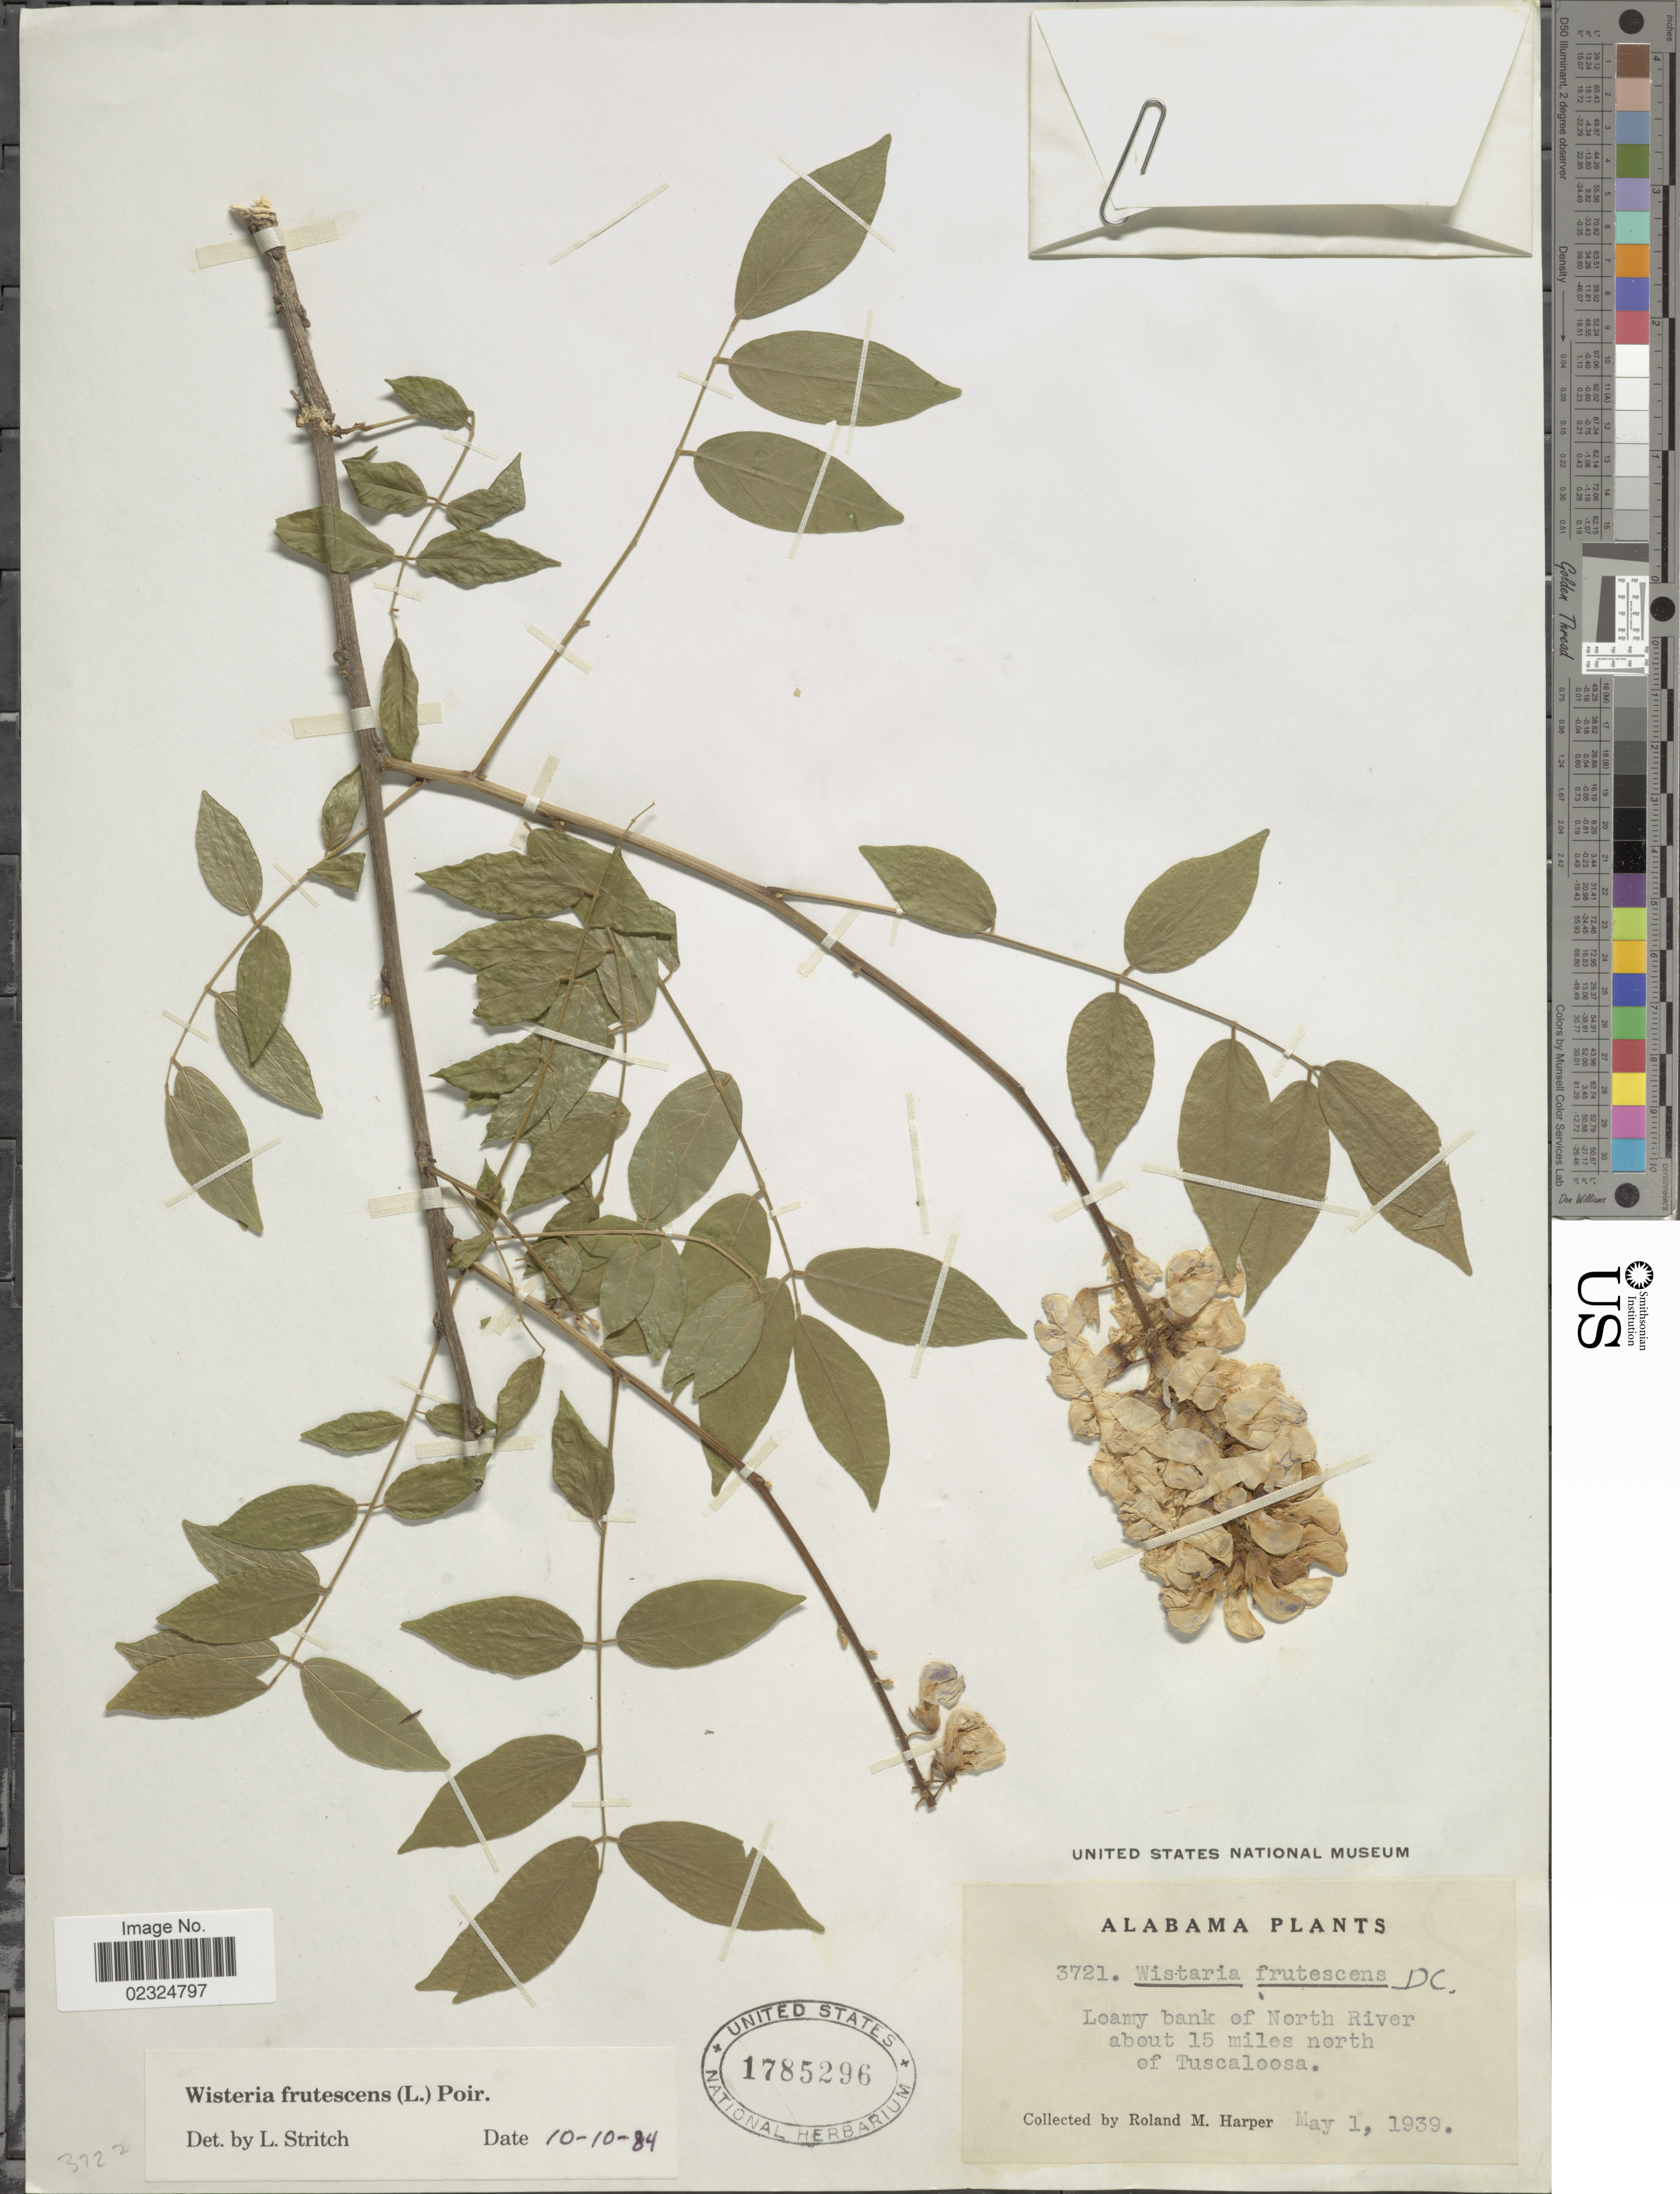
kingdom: Plantae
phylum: Tracheophyta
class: Magnoliopsida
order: Fabales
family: Fabaceae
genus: Wisteria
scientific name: Wisteria frutescens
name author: (L.) Poir.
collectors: R. M. Harper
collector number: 3721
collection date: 1939-05-01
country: United States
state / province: Alabama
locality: Loamy bank of North River about 15 miles north of Tuscaloosa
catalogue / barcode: US 1785296